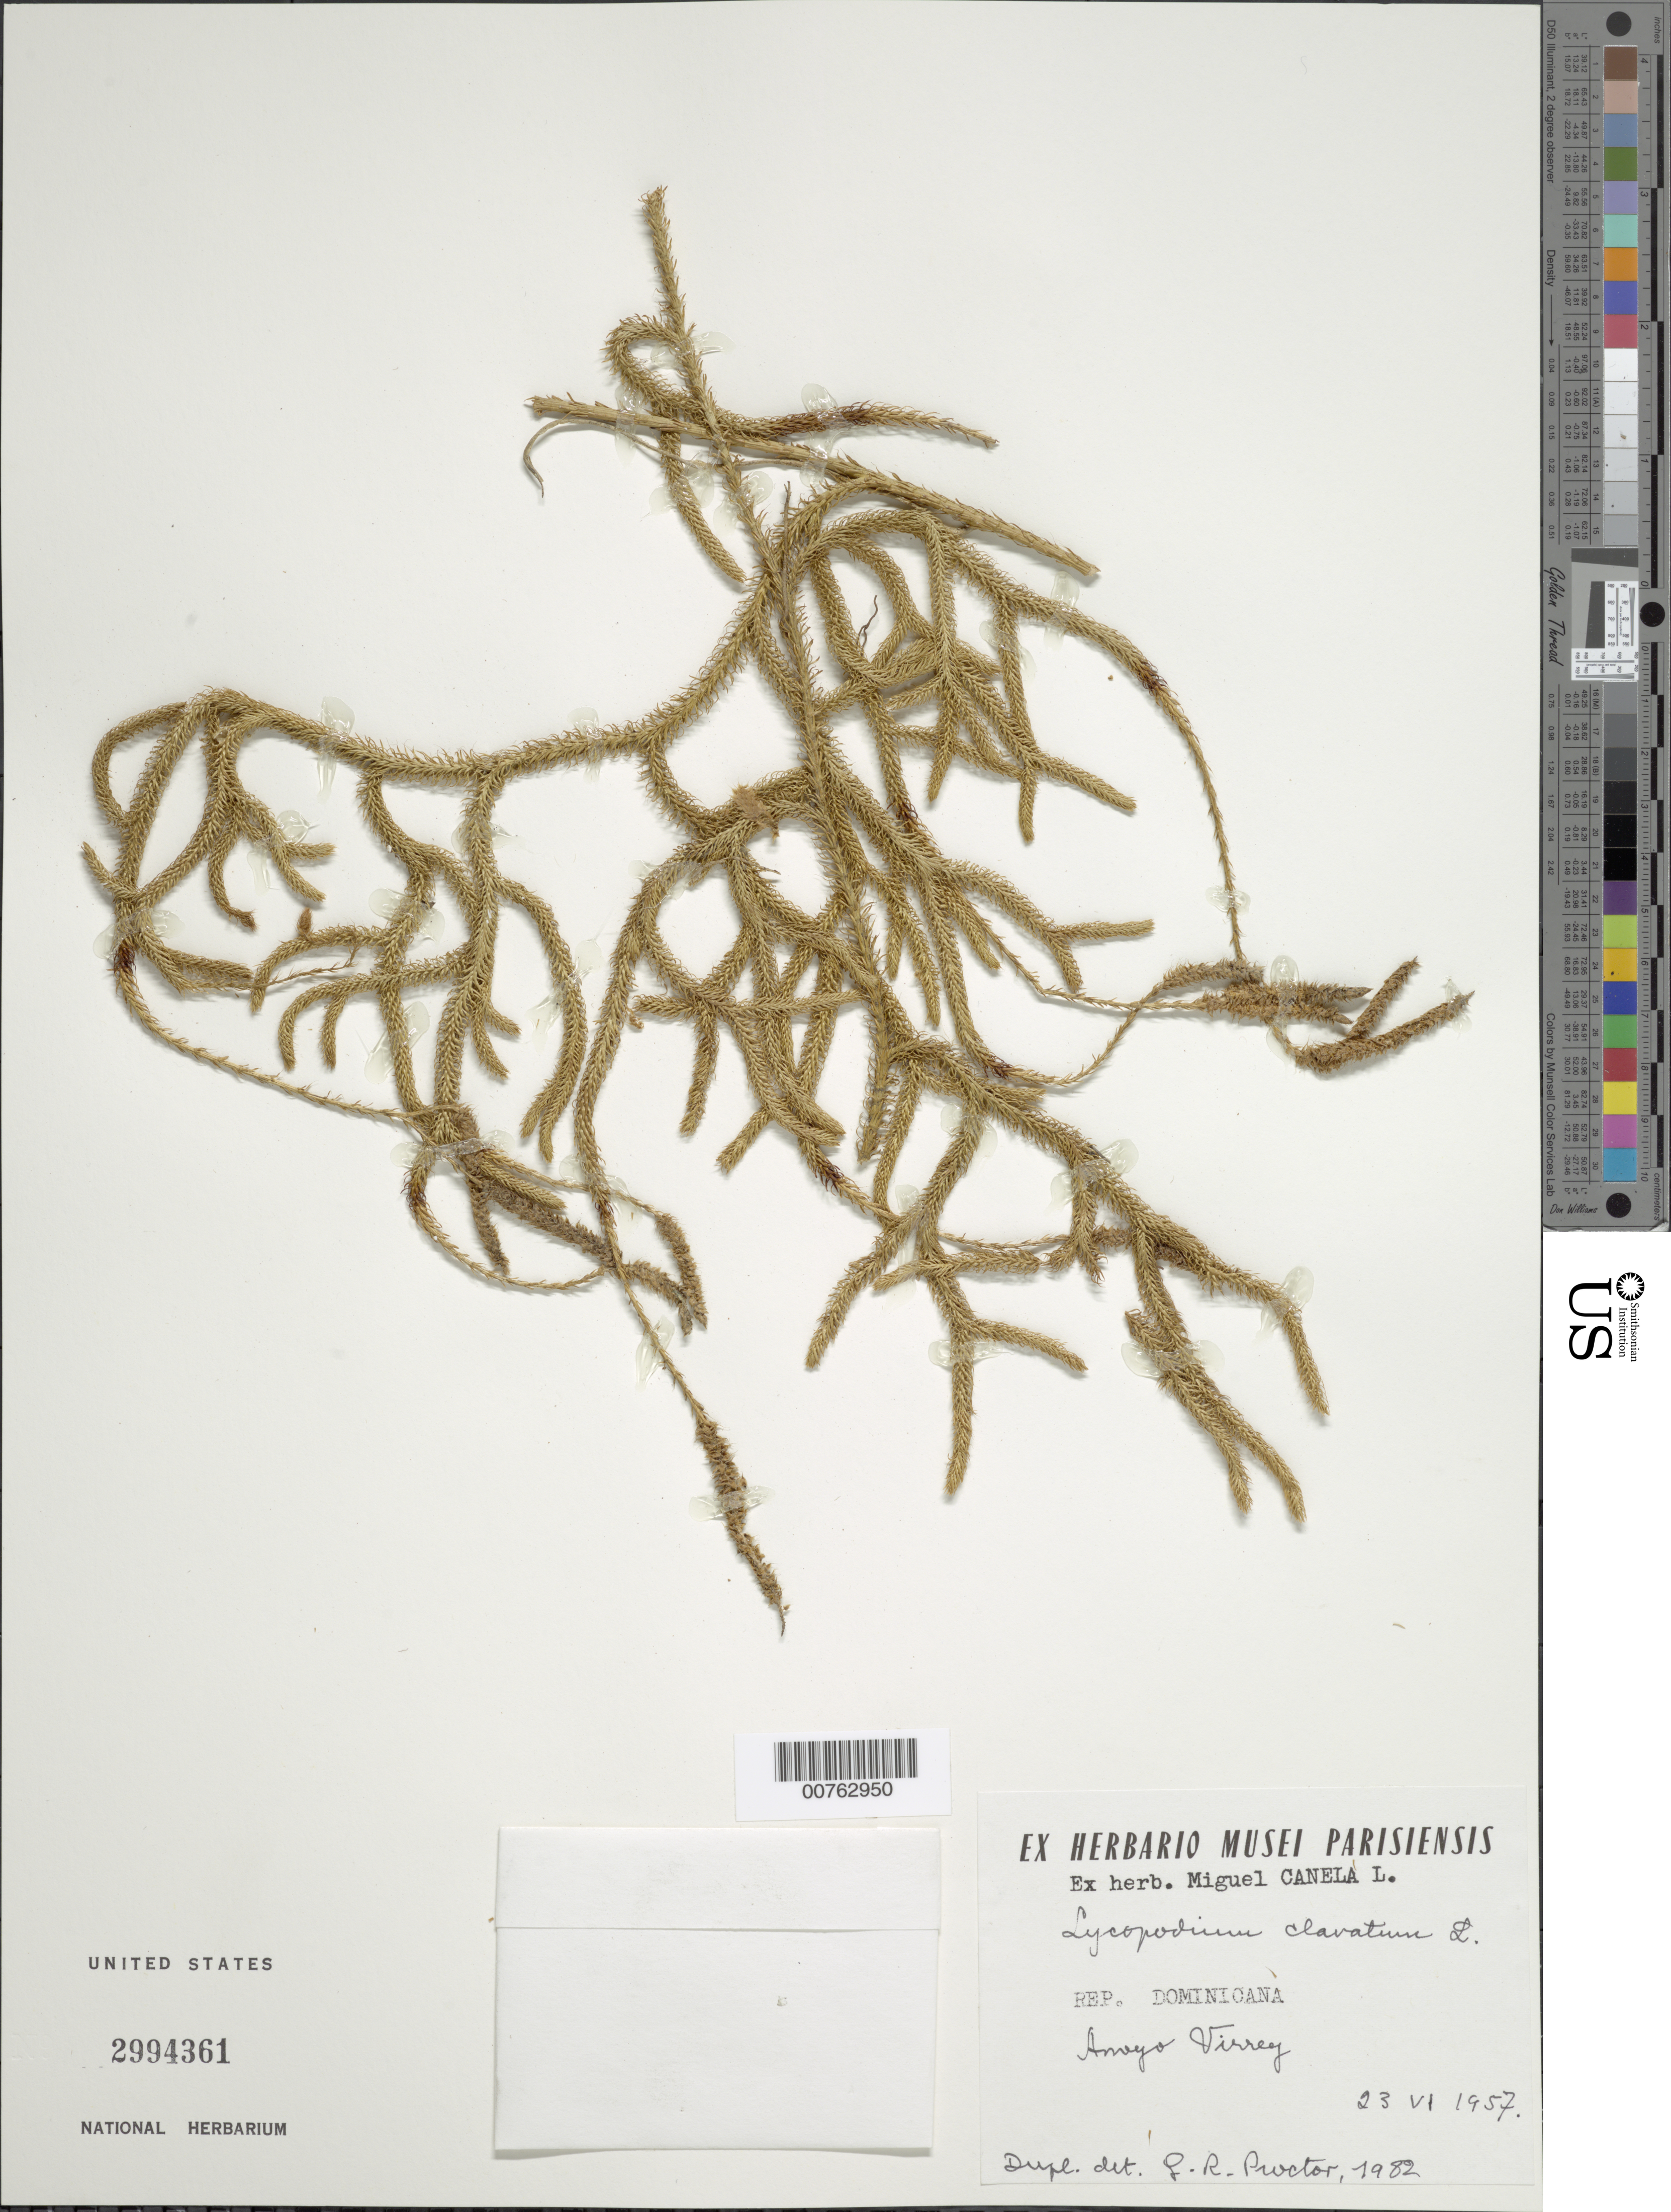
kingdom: Plantae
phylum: Tracheophyta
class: Lycopodiopsida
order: Lycopodiales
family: Lycopodiaceae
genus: Lycopodium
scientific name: Lycopodium clavatum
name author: L.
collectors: M. Canela Lazaro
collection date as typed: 23 Jun 1957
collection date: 1957-06-23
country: Dominican Republic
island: Hispaniola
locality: Arroyo Virrey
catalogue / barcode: US 2994361